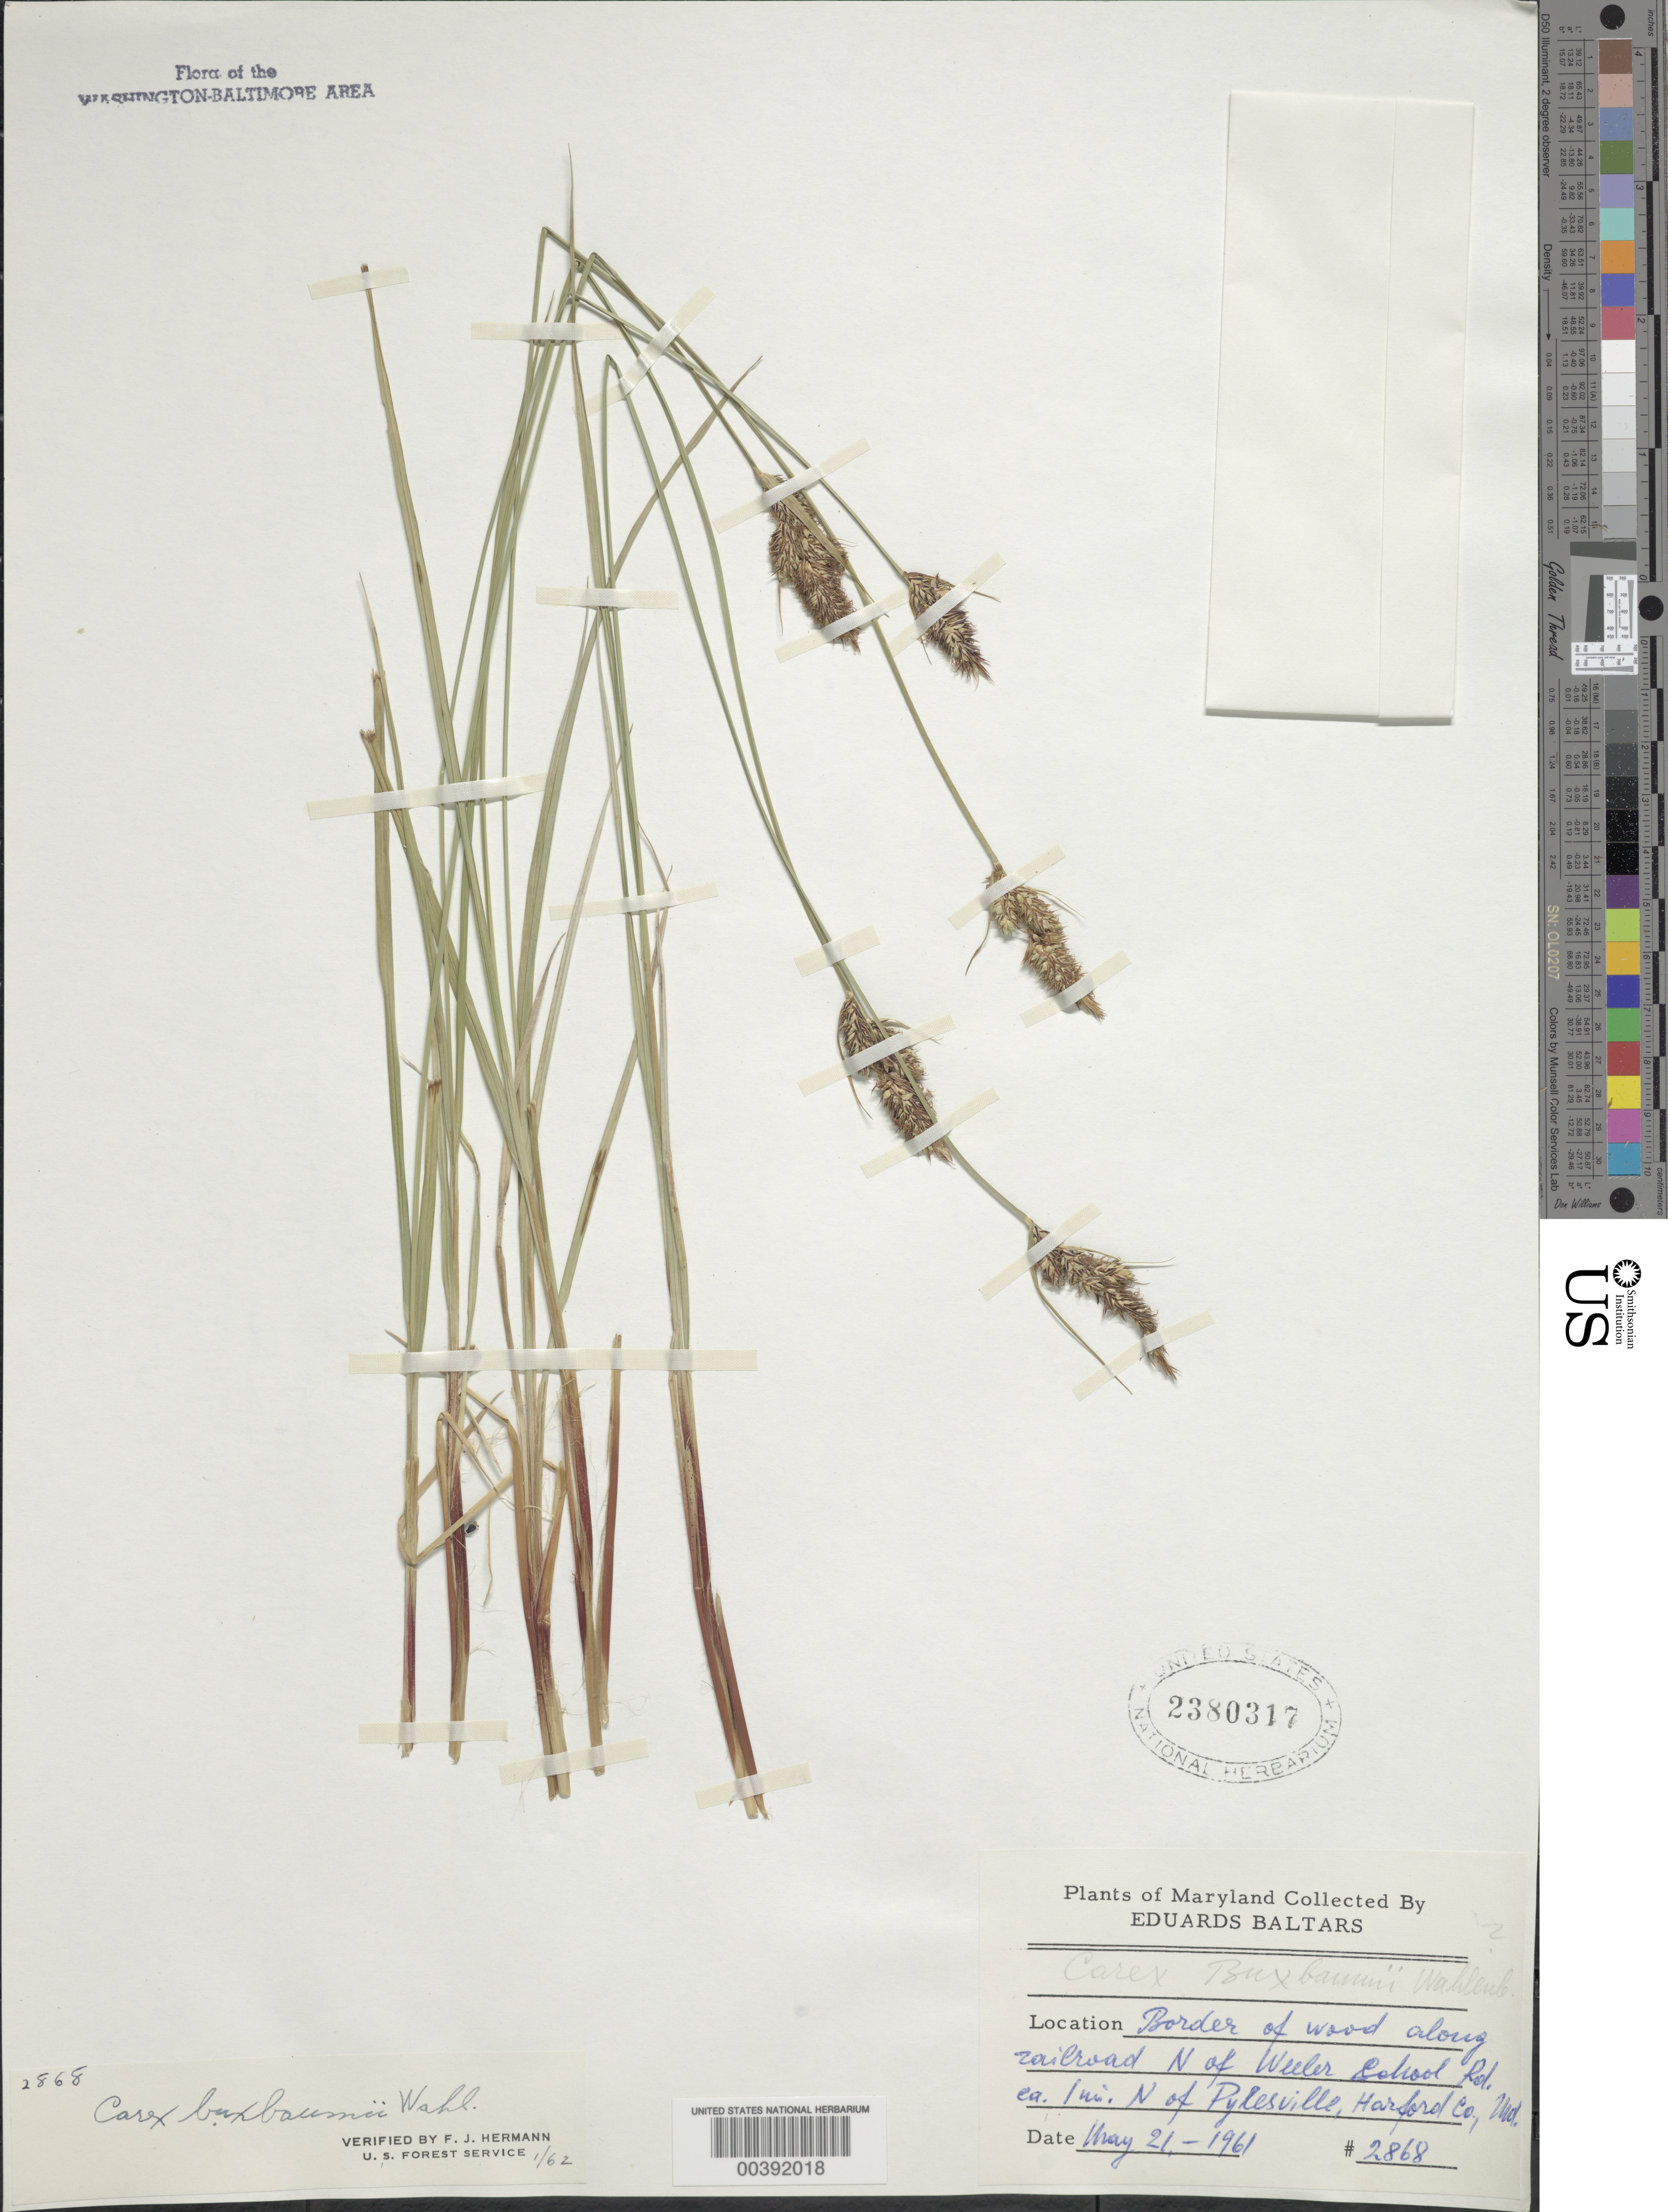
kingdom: Plantae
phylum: Tracheophyta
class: Liliopsida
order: Poales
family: Cyperaceae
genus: Carex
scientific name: Carex buxbaumii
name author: Wahlenb.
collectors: E. Baltars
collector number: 2868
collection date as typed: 21 May 1961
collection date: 1961-05-21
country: United States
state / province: Maryland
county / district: Harford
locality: North of Wheeler School Road, north of Pylesville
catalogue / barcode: US 2380317